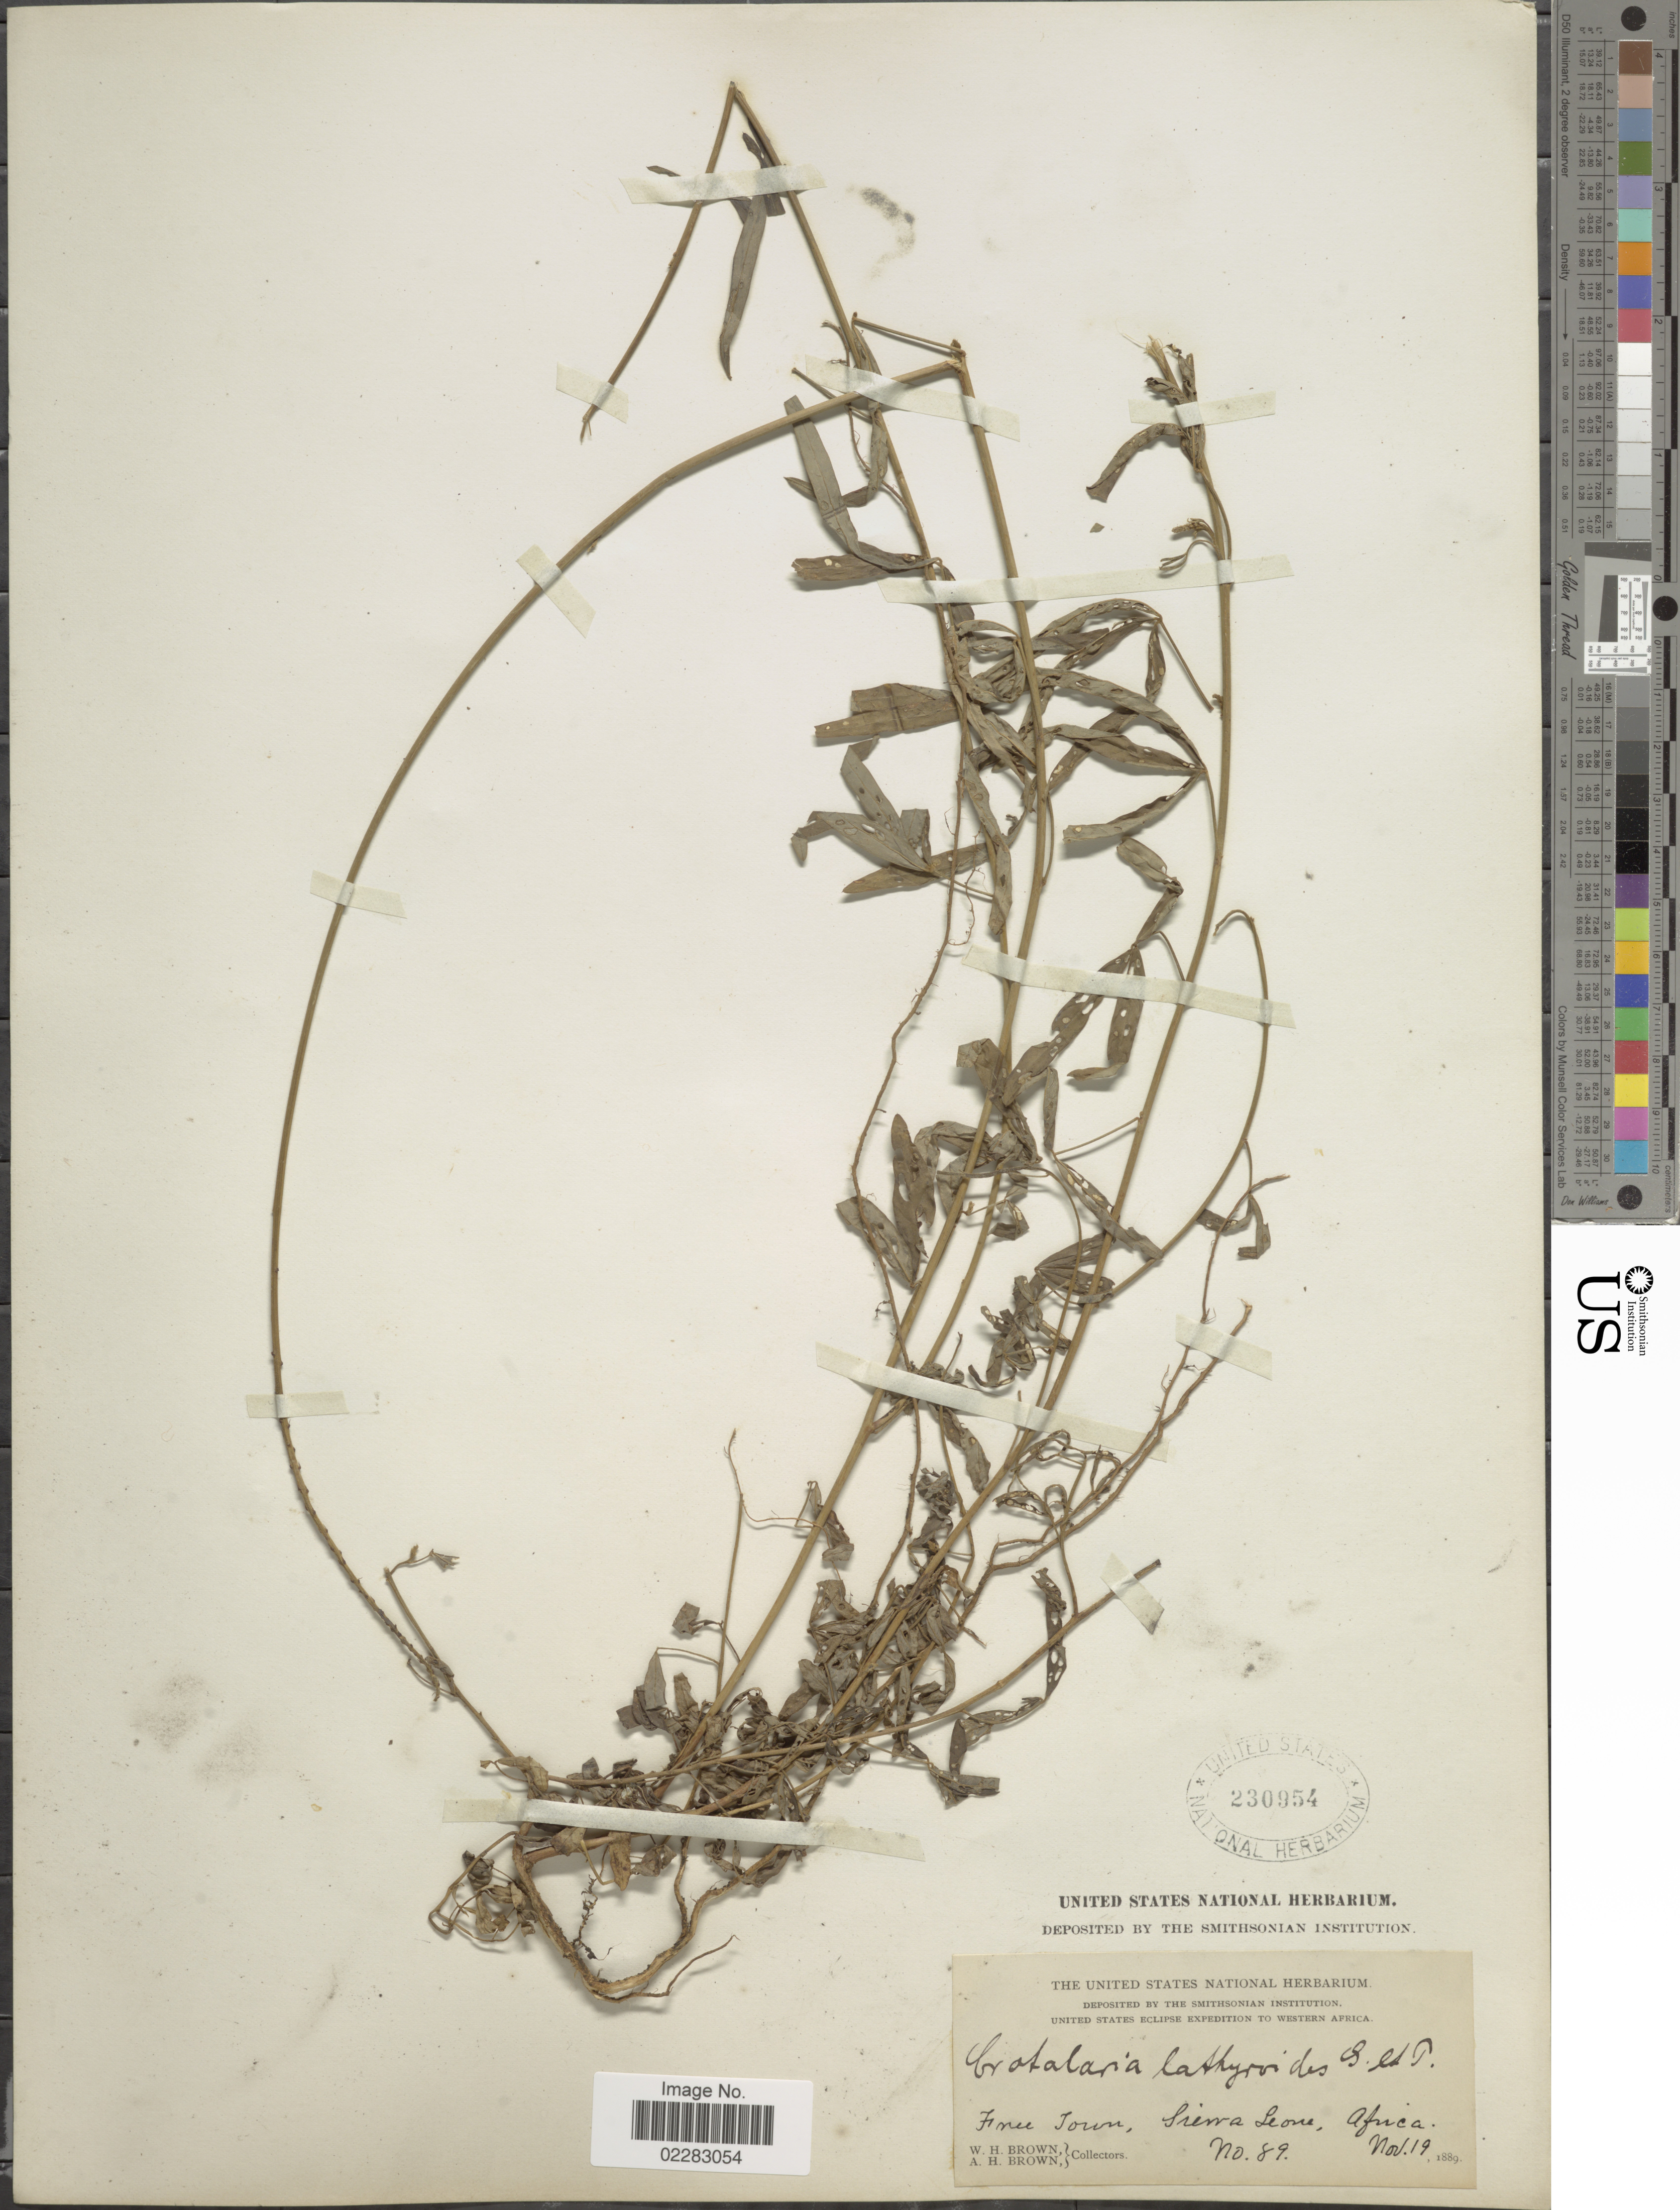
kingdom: Plantae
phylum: Tracheophyta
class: Magnoliopsida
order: Fabales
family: Fabaceae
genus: Crotalaria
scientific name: Crotalaria lathyroides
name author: Guill. & Perr.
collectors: W. H. Brown & A. H. Brown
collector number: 89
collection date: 1889-11-19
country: Sierra Leone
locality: Free Town.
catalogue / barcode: US 230954